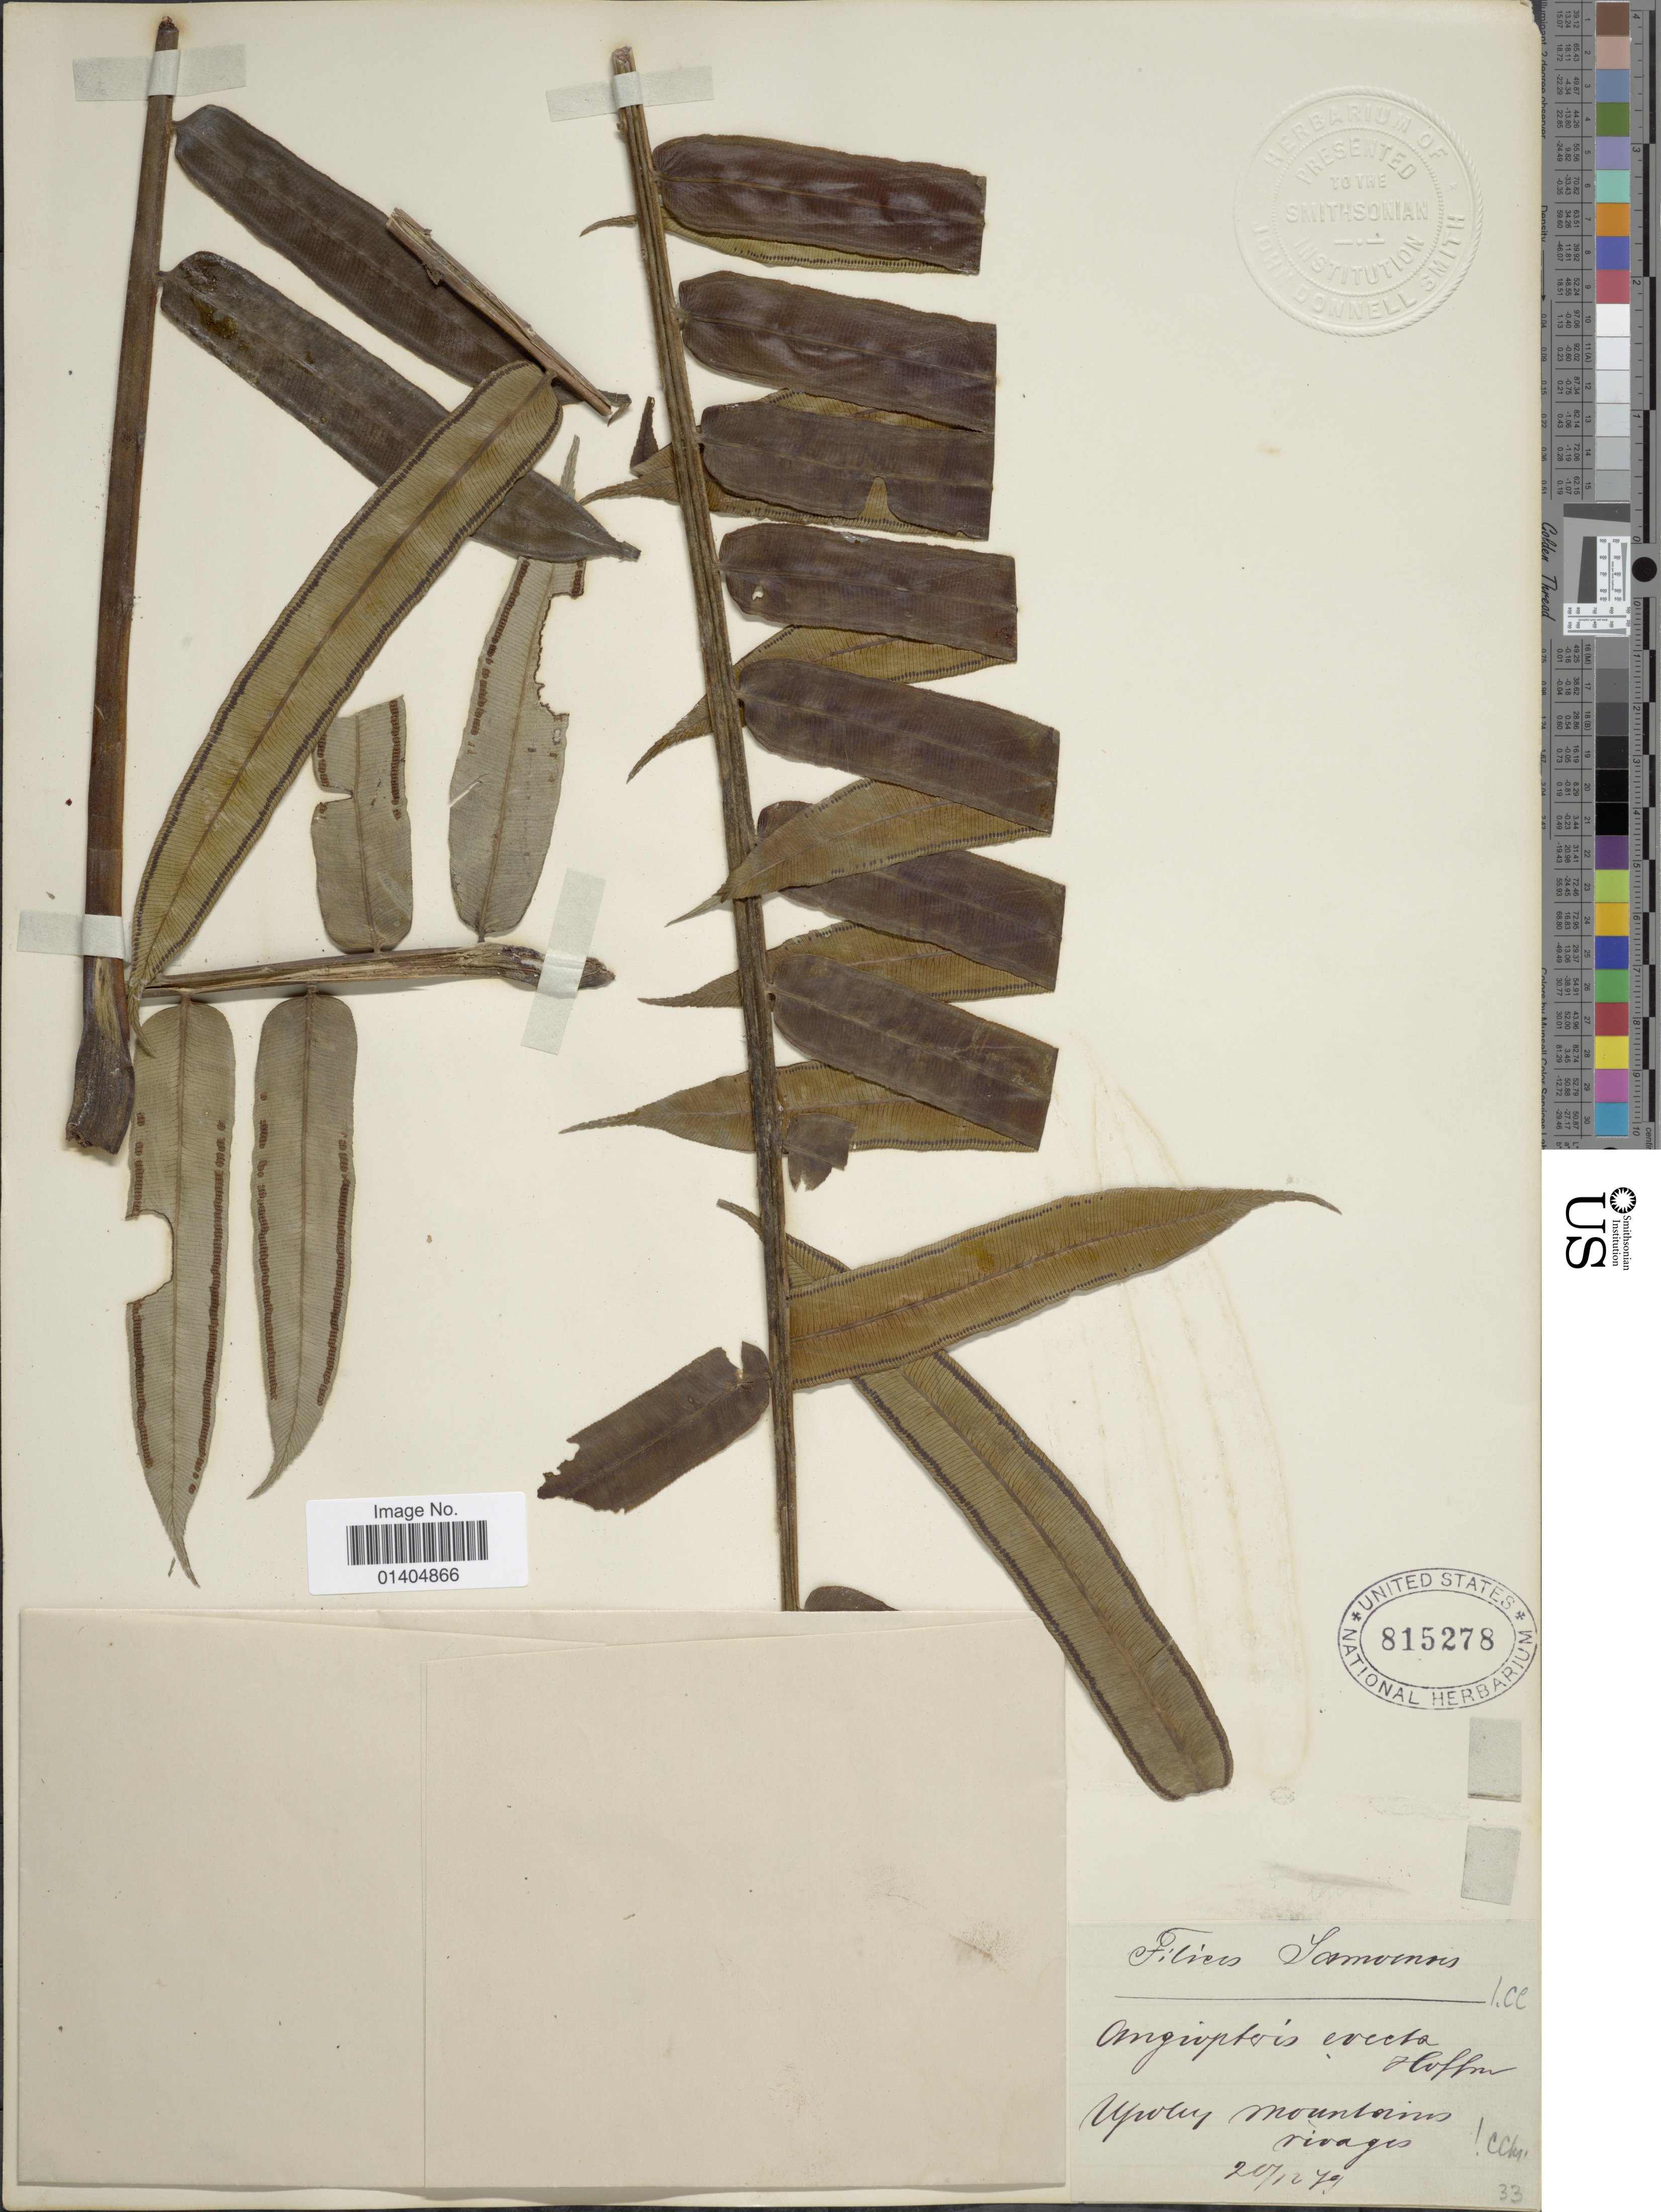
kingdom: Plantae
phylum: Tracheophyta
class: Polypodiopsida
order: Marattiales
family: Marattiaceae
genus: Angiopteris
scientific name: Angiopteris evecta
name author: (G. Forst.) Hoffm.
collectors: -- Hoffman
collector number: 33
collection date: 1979-12-20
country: Samoa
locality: Filices Samoanois, Upolu mountains [interpreted]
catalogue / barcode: US 815278